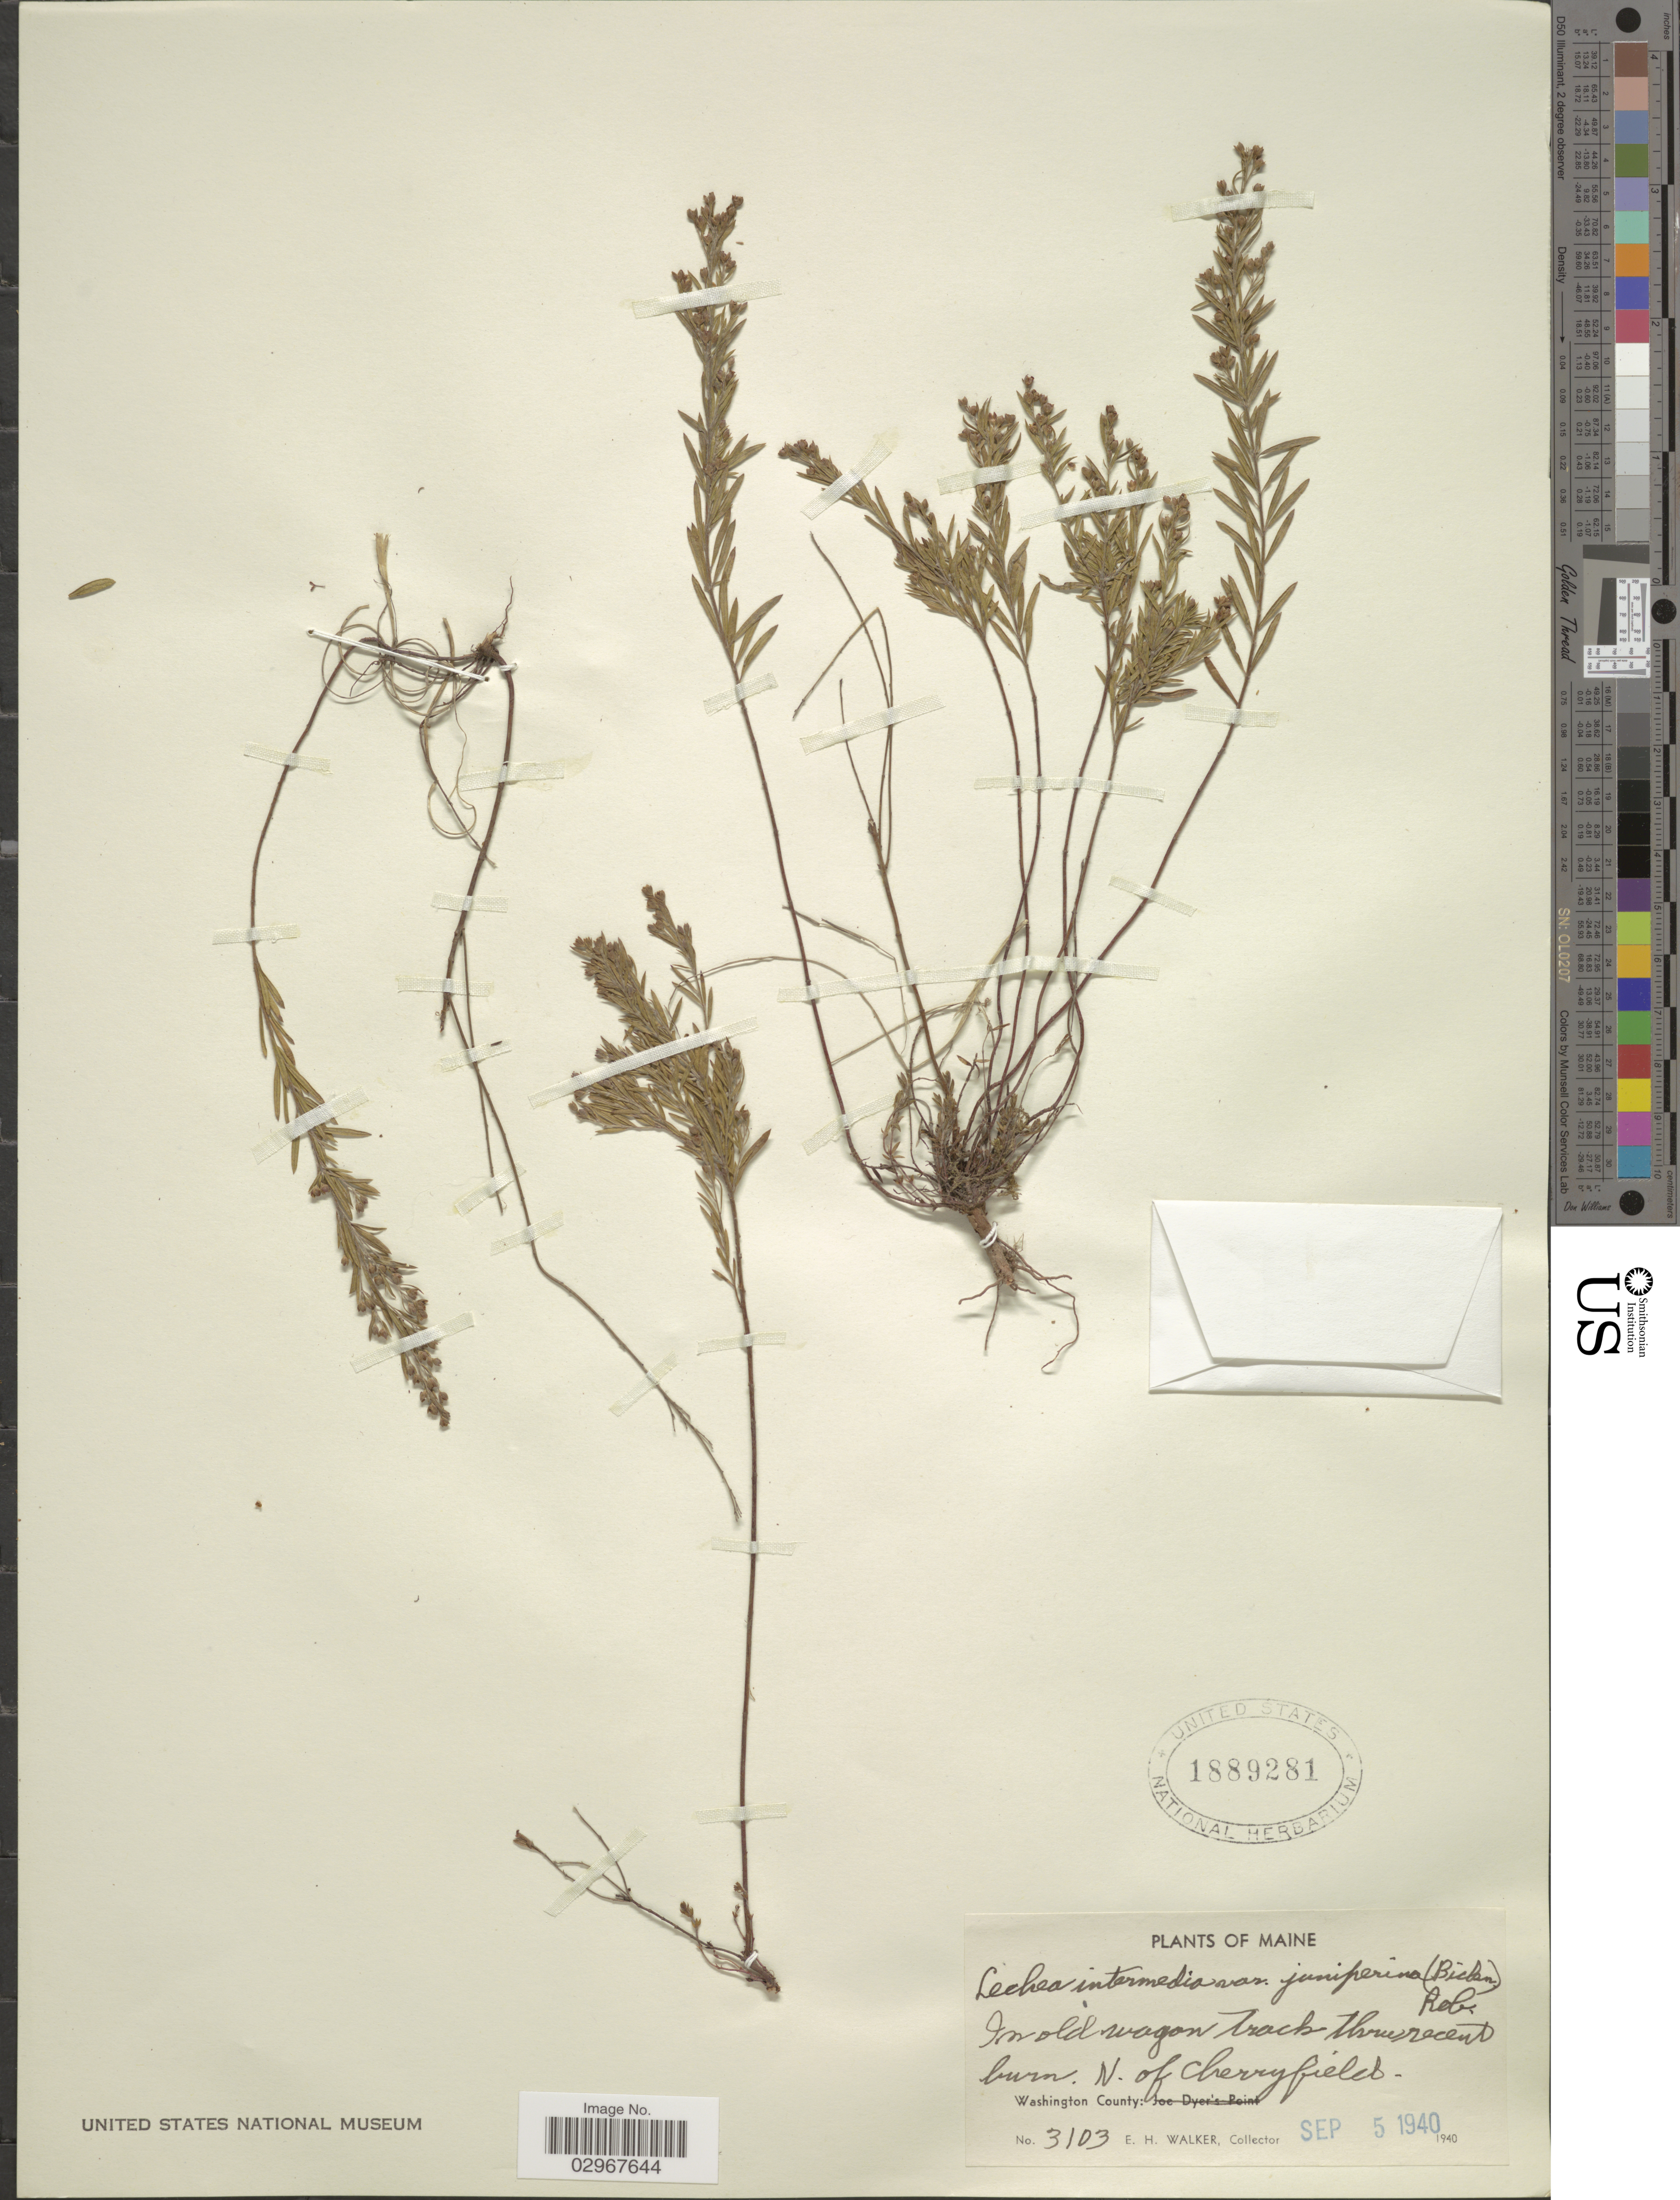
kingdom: Plantae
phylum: Tracheophyta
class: Magnoliopsida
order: Malvales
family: Cistaceae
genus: Lechea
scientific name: Lechea intermedia var. juniperina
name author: (E.P. Bicknell) B.L. Rob.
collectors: E. H. Walker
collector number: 3103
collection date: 1940-09-05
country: United States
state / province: Maine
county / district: Washington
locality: In old wagon track thru recent burn. N. of Cherryfield. Washington County.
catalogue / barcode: US 1889281